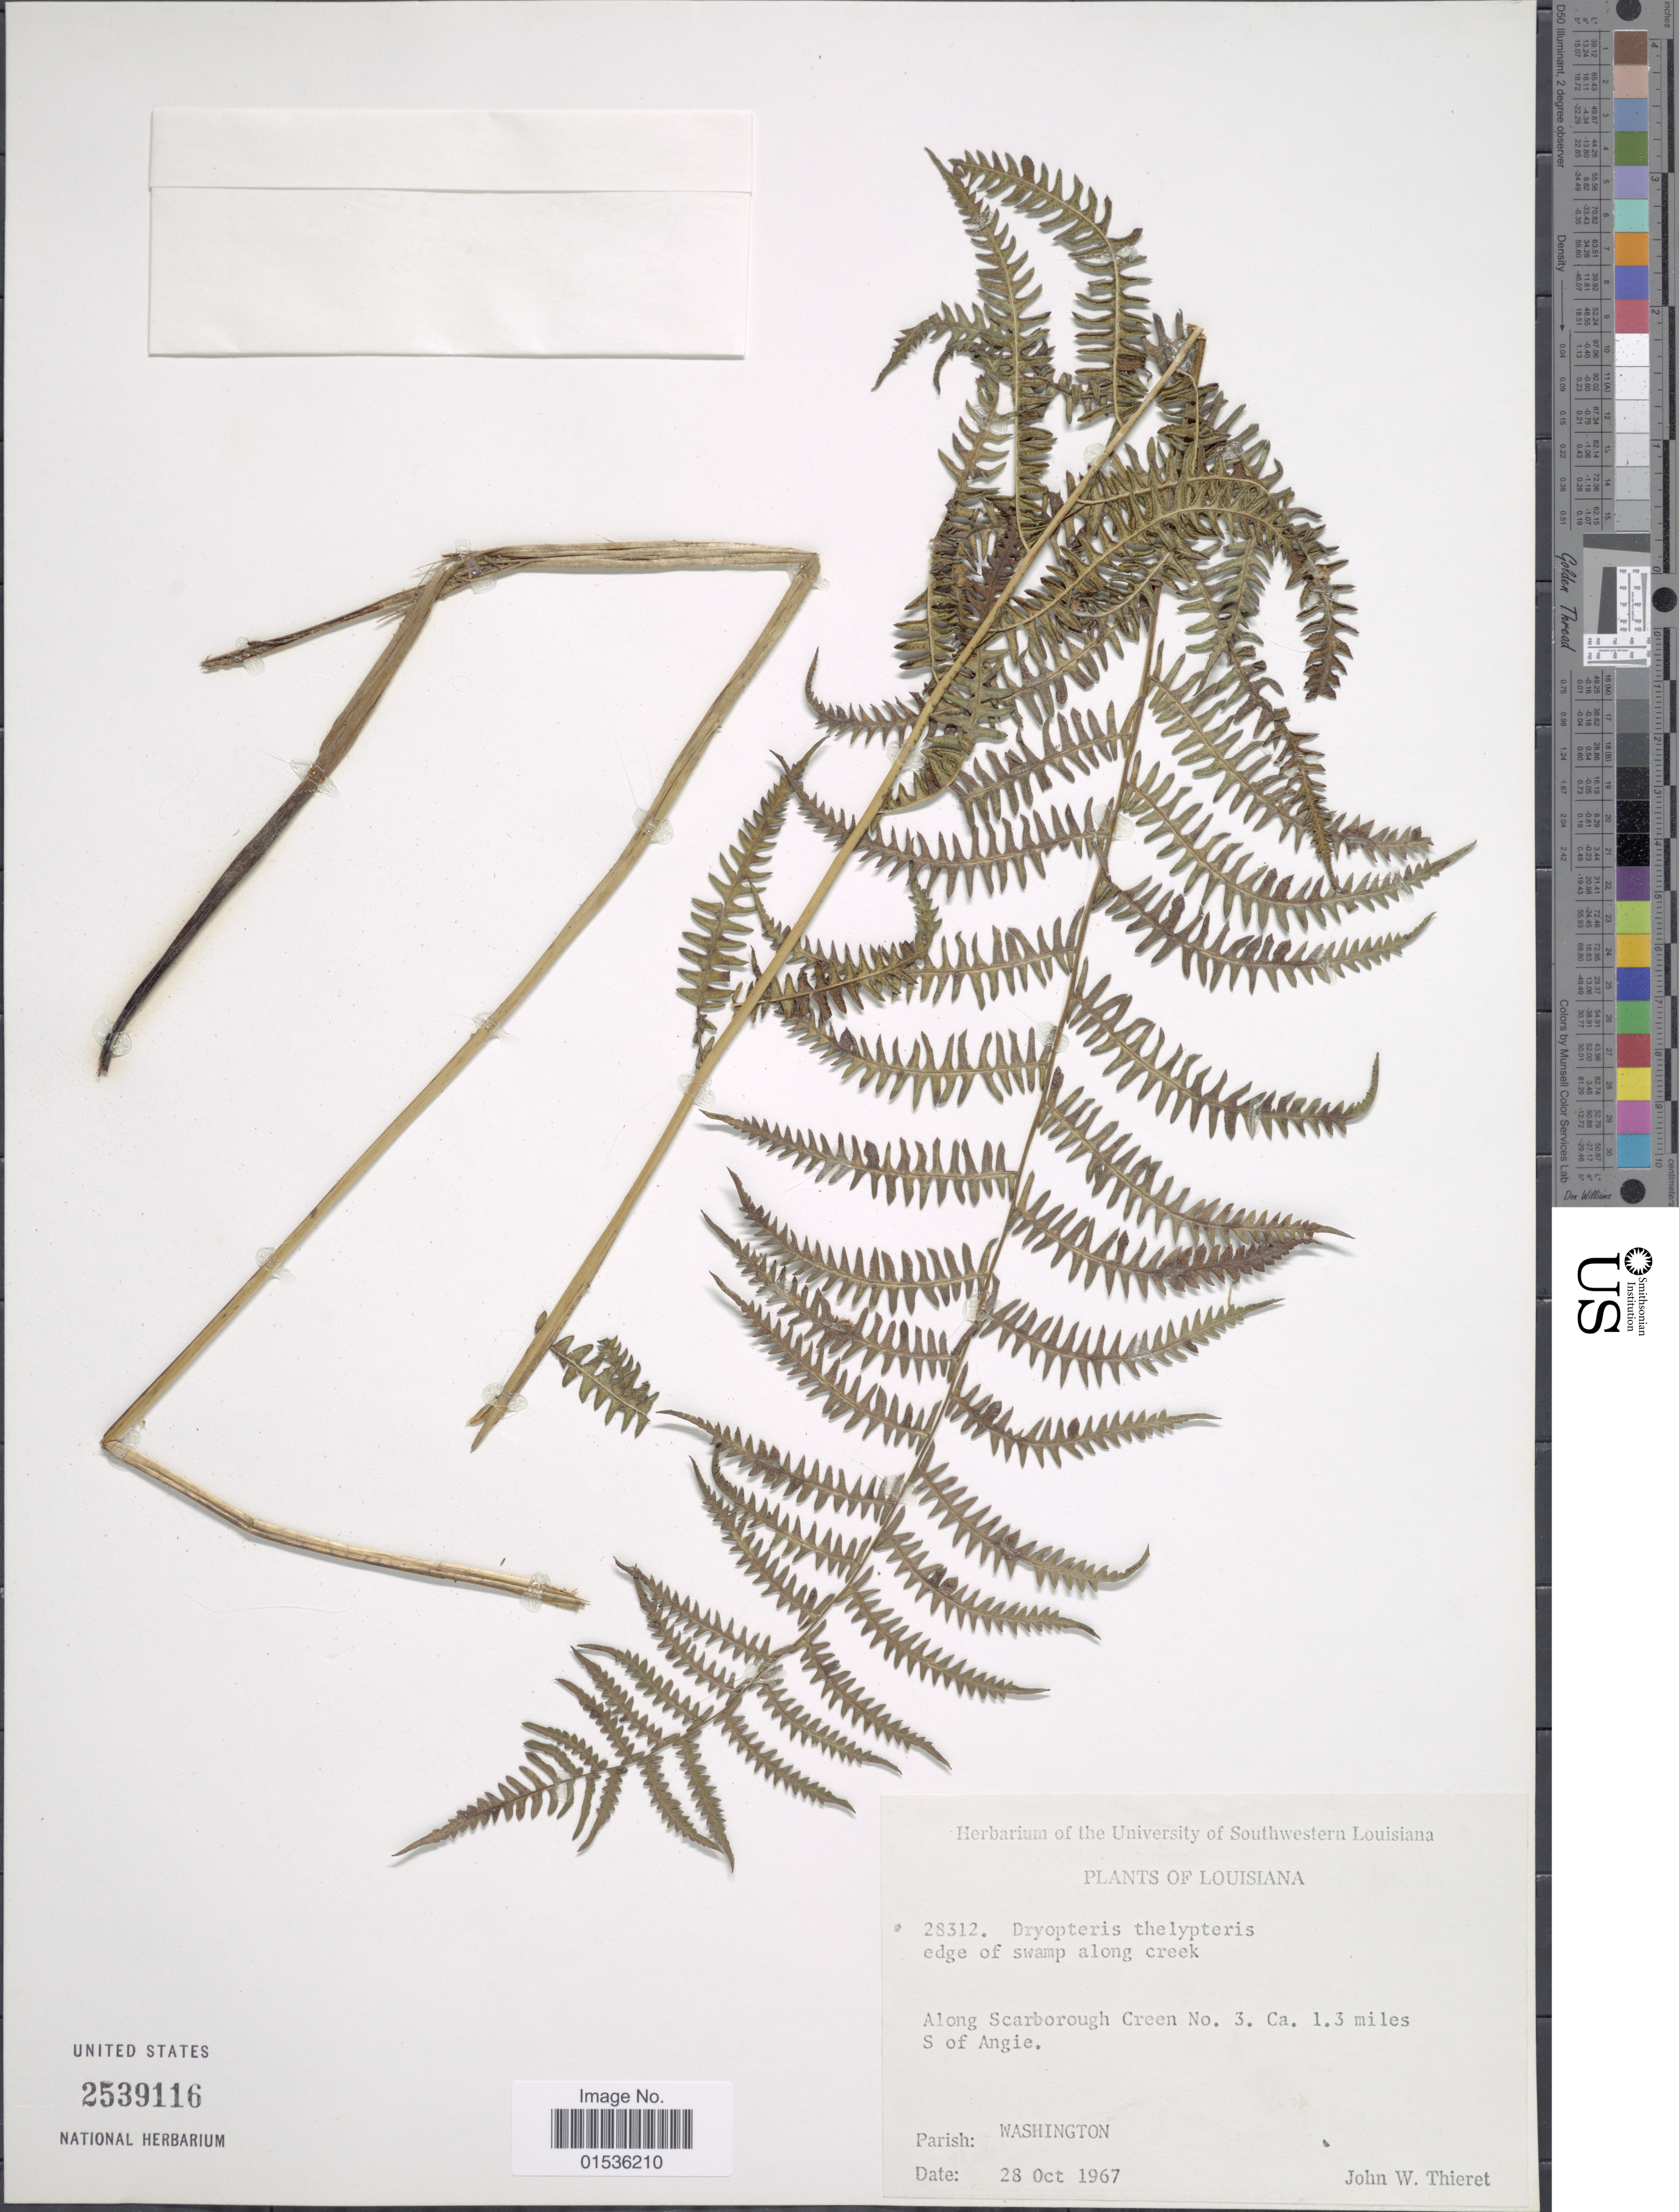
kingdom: Plantae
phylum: Tracheophyta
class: Polypodiopsida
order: Polypodiales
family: Thelypteridaceae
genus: Phegopteris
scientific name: Phegopteris connectilis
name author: (Michx.) Watt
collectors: J. W. Thieret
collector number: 28312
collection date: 1967-10-28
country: United States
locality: Louisiana, Washington, Along Scarborough Creen No. 3. Ca, 1.3 miles S of Angie.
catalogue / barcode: US 2539116